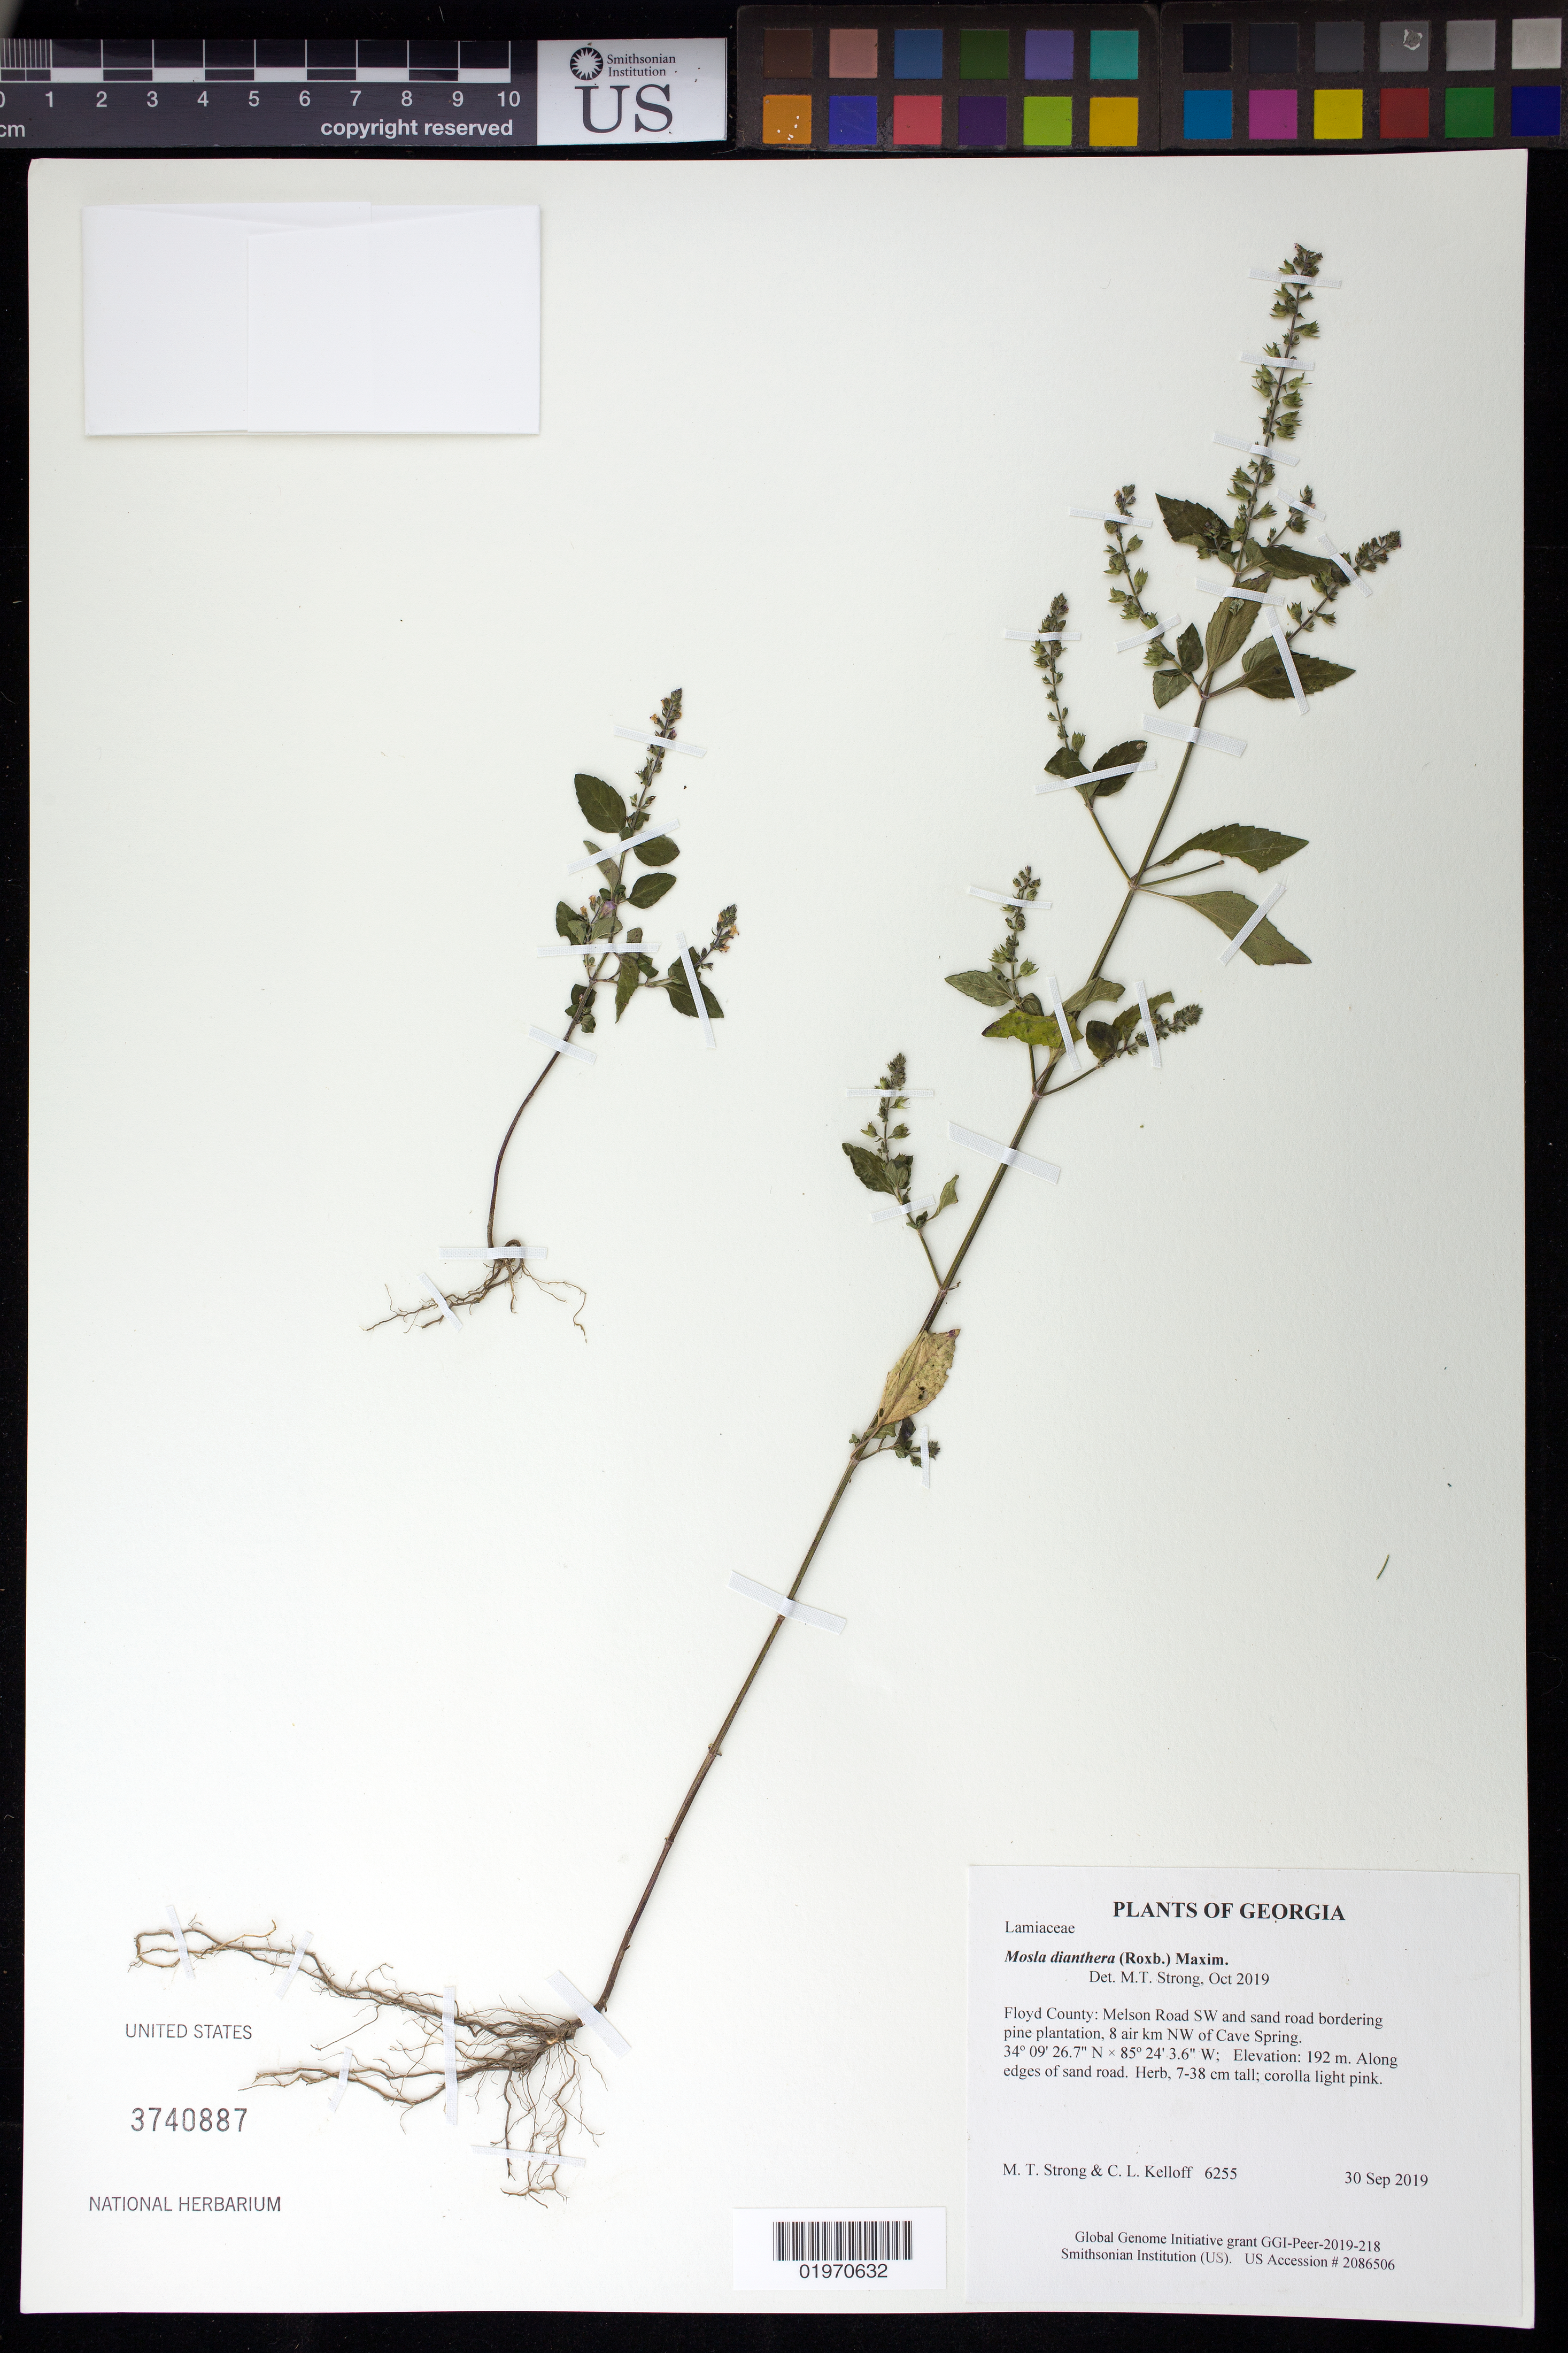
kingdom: Plantae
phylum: Tracheophyta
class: Magnoliopsida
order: Lamiales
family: Lamiaceae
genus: Mosla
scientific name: Mosla dianthera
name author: (Roxb.) Maxim.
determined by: Strong, Mark T., (BOT), Smithsonian Institution - National Museum of Natural History (UNITED STATES)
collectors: M. T. Strong & C. L. Kelloff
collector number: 6255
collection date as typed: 30 Sep 2019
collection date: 2019-09-30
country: United States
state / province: Georgia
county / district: Floyd County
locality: Melson Road SW and sand road bordering pine plantation, 8 air km NW of Cave Spring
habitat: Roadside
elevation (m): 192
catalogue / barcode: US 3740887